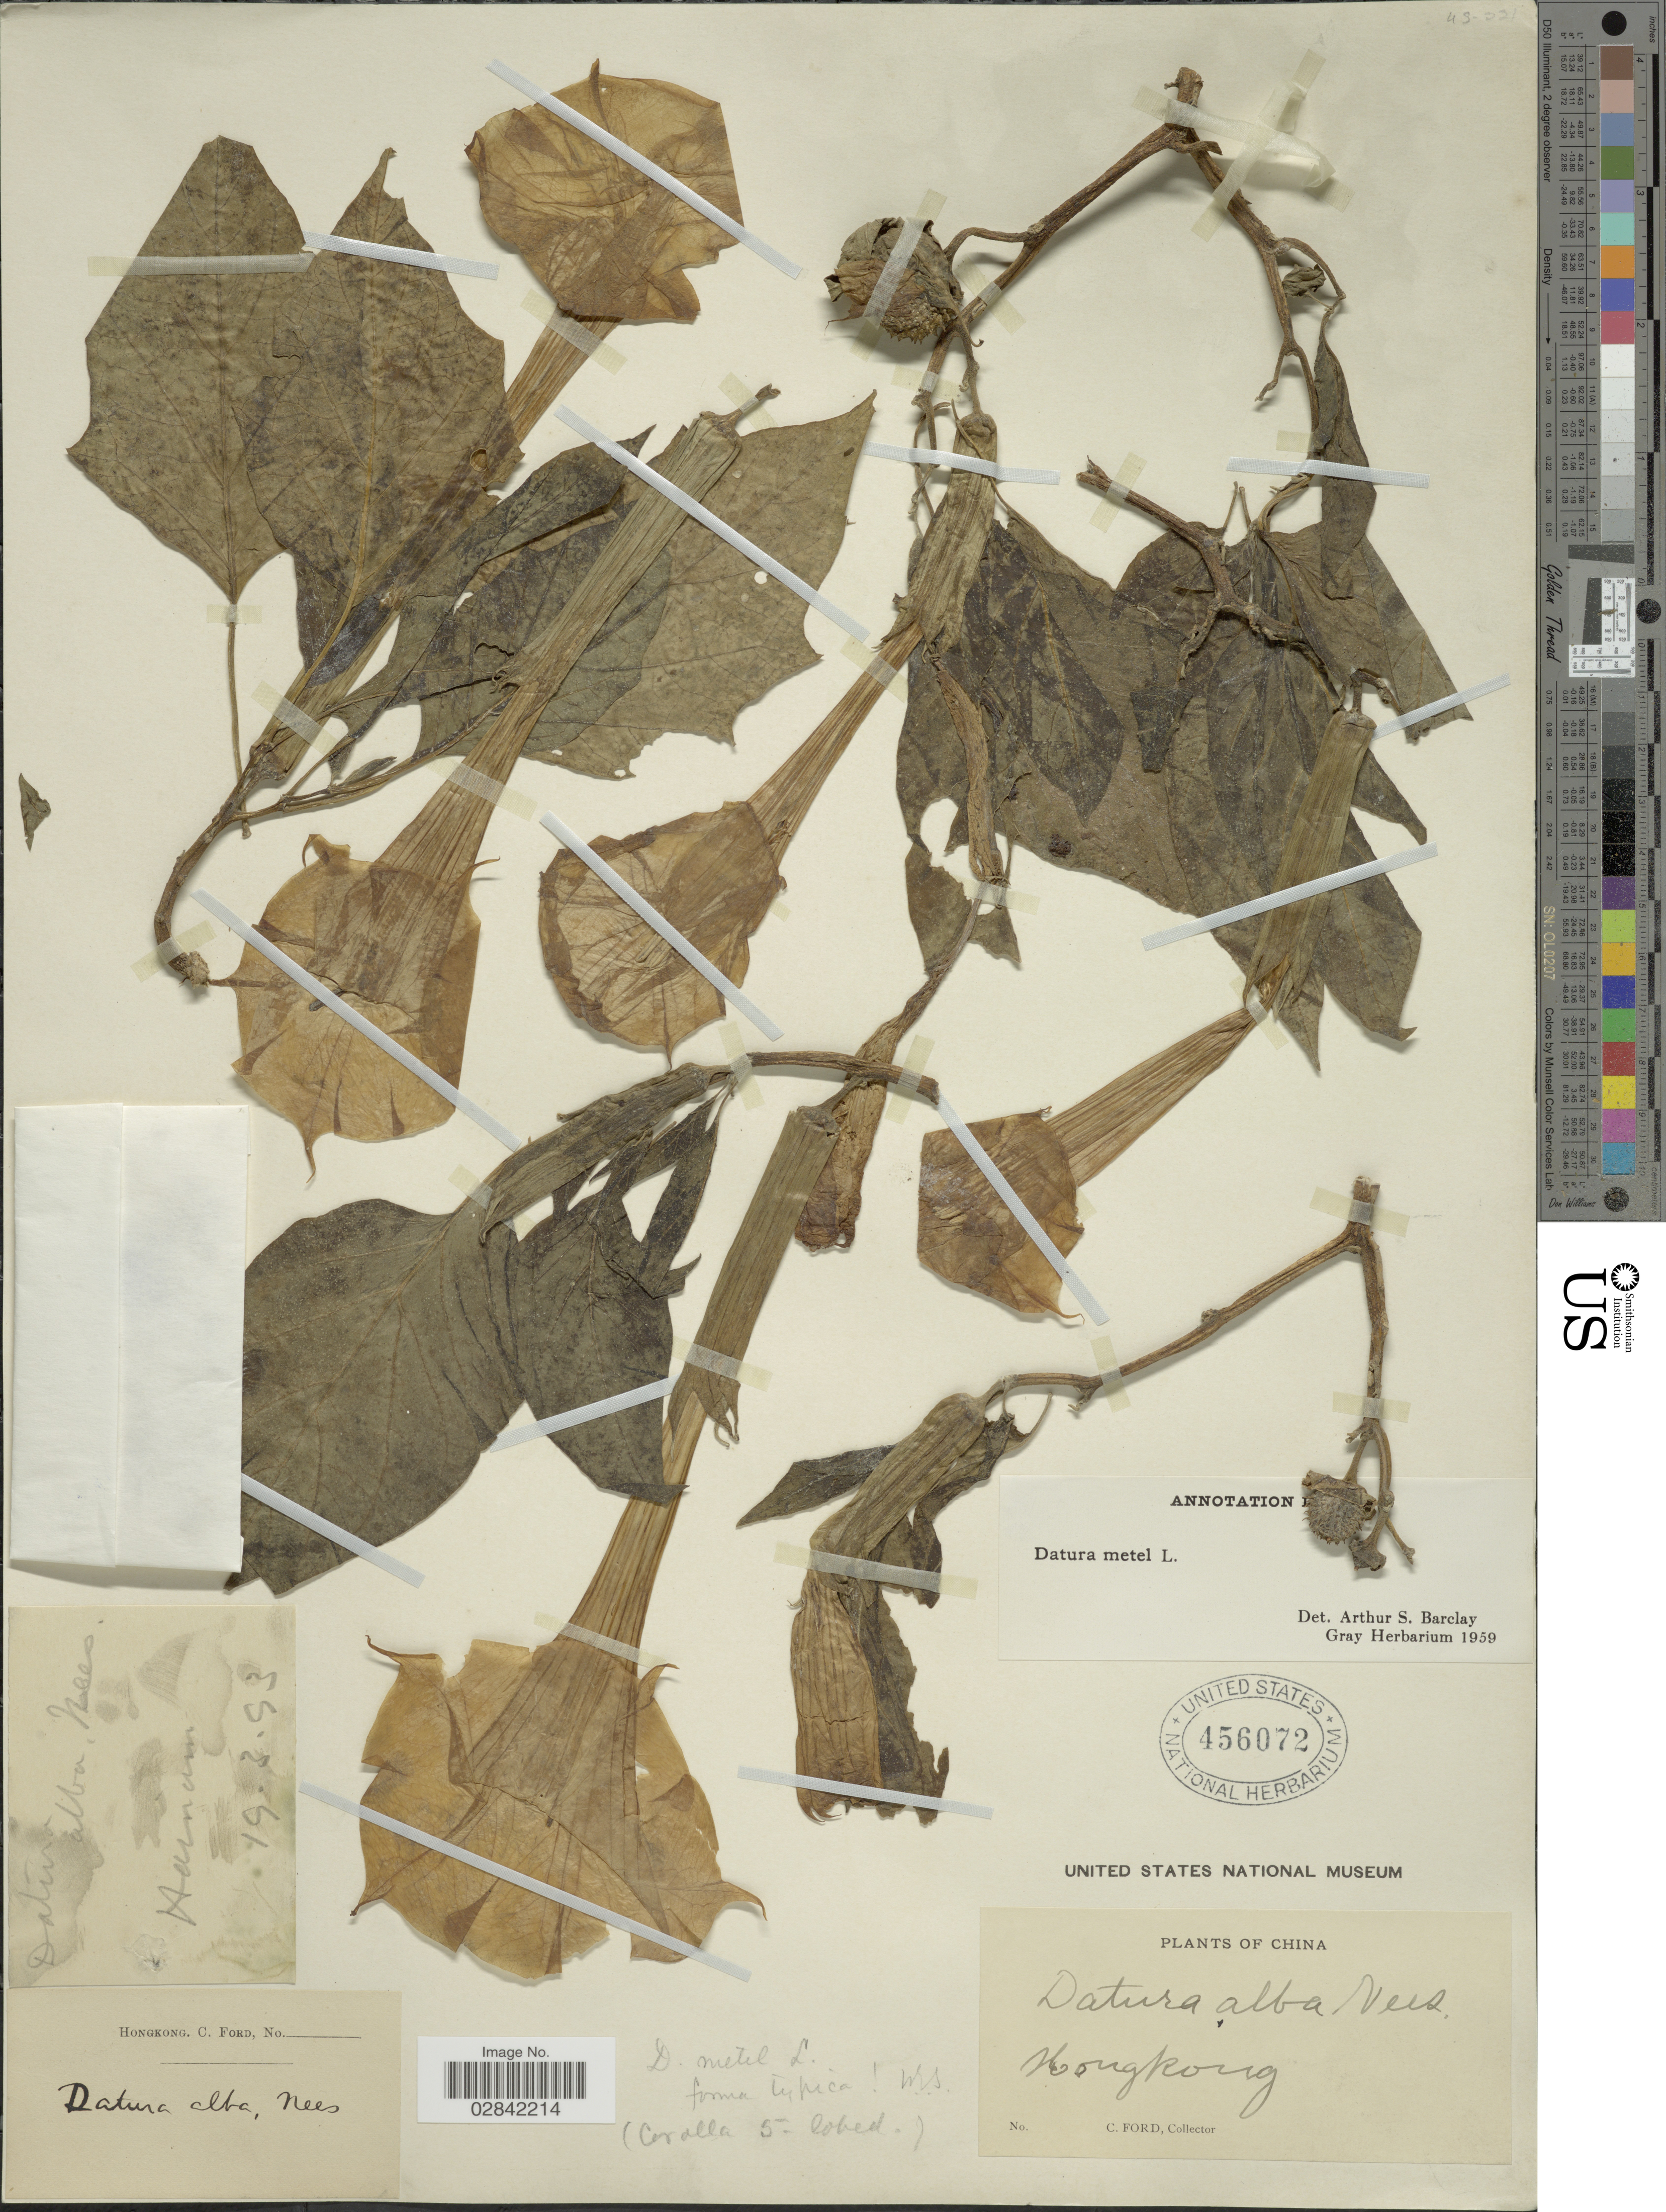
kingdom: Plantae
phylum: Tracheophyta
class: Magnoliopsida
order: Solanales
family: Solanaceae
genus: Datura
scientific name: Datura metel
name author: L.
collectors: C. Ford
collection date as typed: Transcribed d/m/y: 19/3/93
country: China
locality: Hainan, Hong Kong.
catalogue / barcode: US 456072